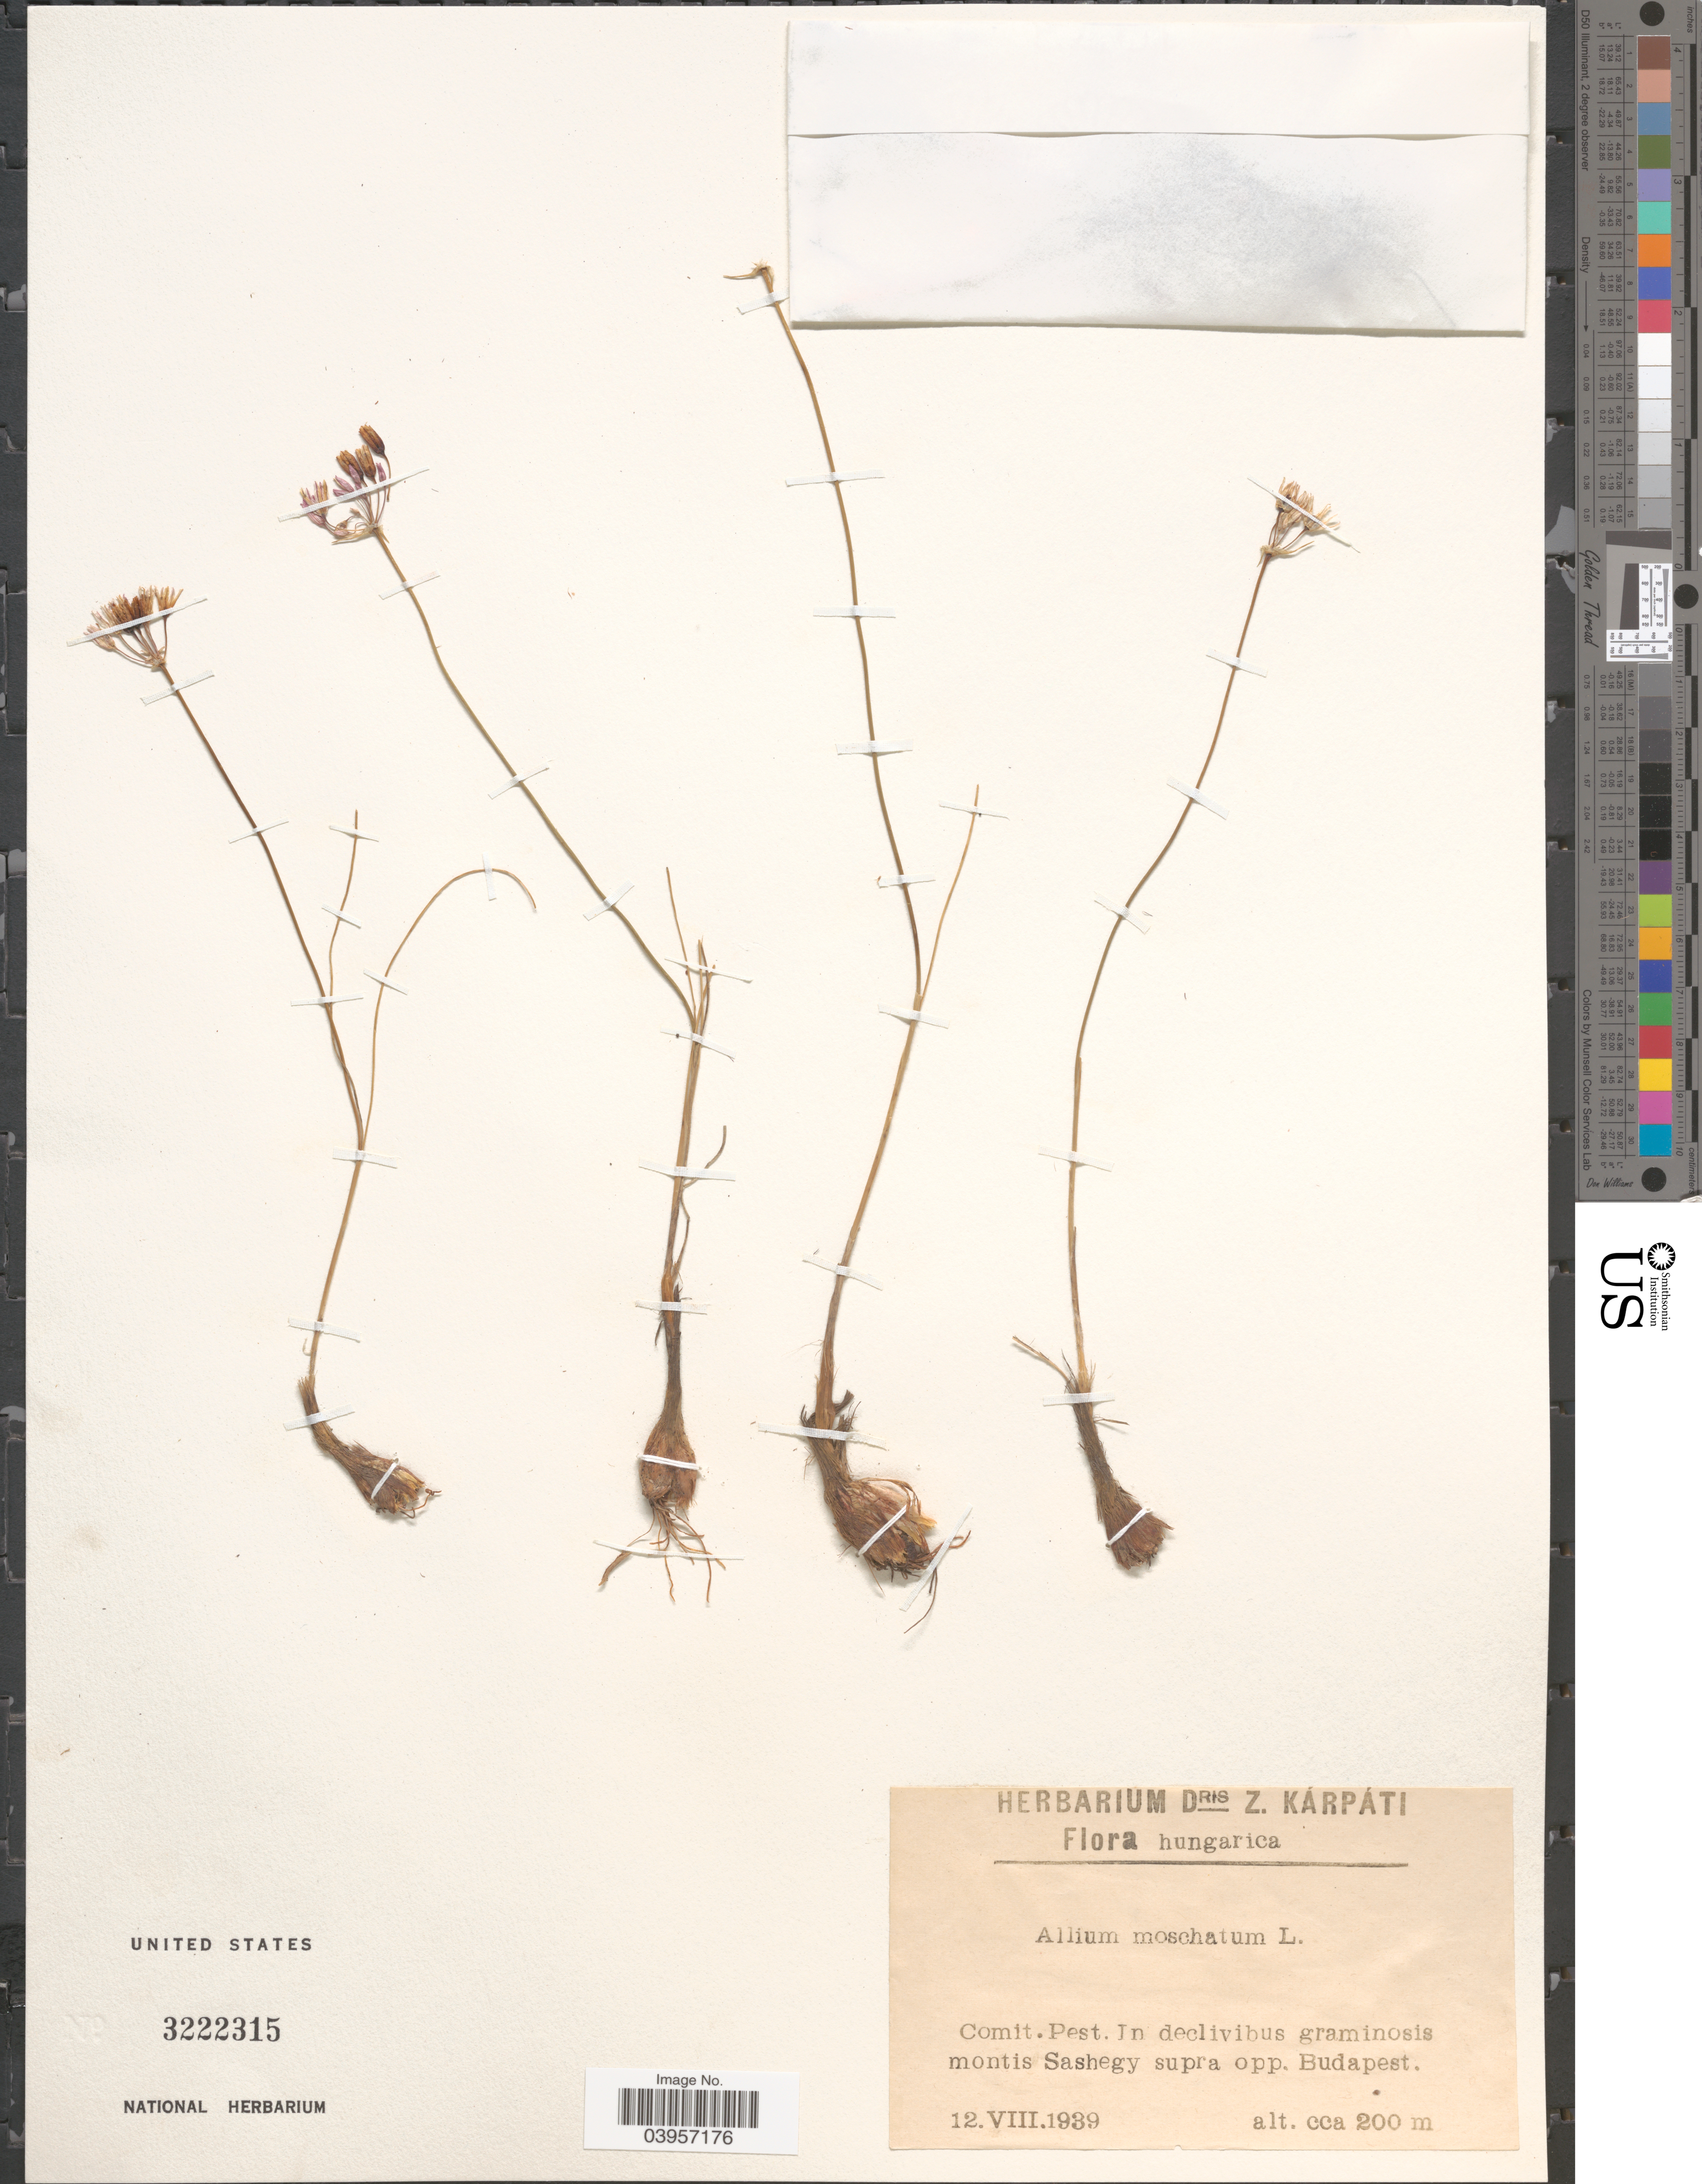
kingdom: Plantae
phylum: Tracheophyta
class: Liliopsida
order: Asparagales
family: Amaryllidaceae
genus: Allium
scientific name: Allium moschatum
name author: L.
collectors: ex herb. Dris Z. Karpati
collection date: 1939-08-12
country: Hungary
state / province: Budapest, Capital District of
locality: Hungarica. Comit. Pest. In declivibus graminosis montis Sashegy supra opp. Budapest.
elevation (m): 200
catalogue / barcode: US 3222315